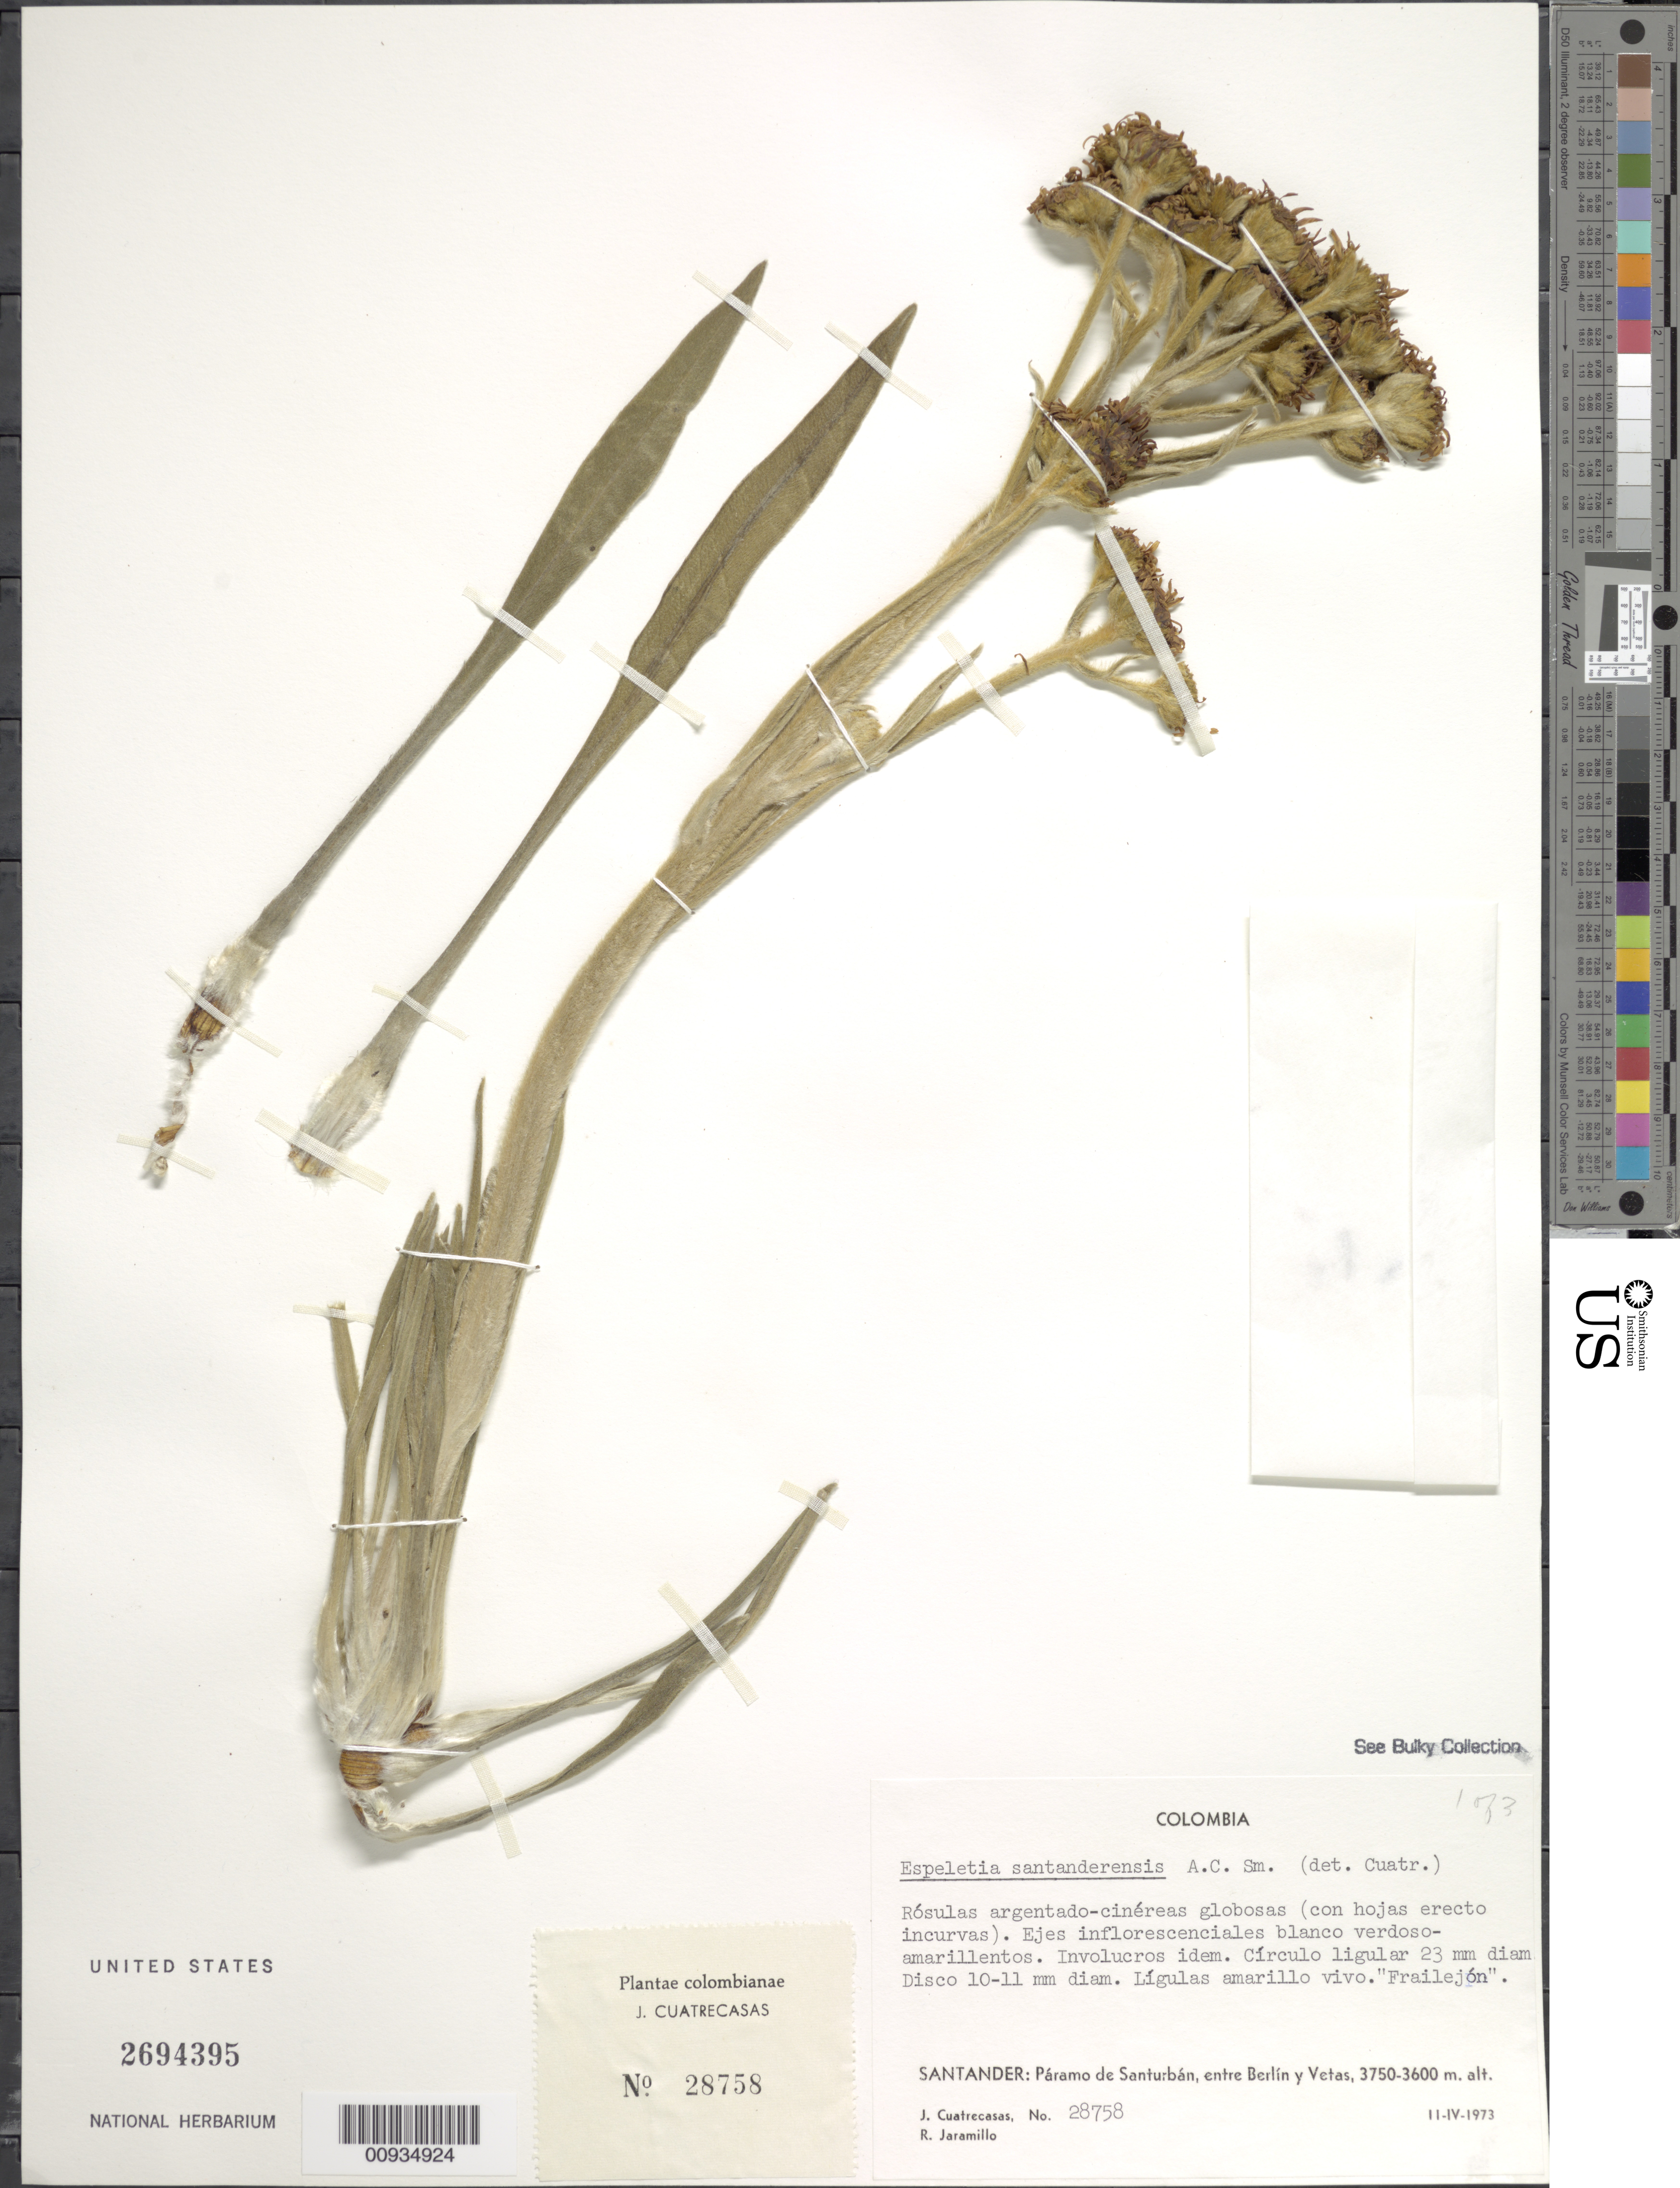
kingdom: Plantae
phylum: Tracheophyta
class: Magnoliopsida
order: Asterales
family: Asteraceae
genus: Espeletiopsis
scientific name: Espeletiopsis santanderensis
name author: (A.C. Sm.) Cuatrec.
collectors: J. Cuatrecasas & R. Jaramillo M.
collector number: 28758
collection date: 1973-04-11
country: Colombia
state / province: Santander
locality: Páramo de Santurbán. Entre Berlín y Vetas.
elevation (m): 3600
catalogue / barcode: US 2694395